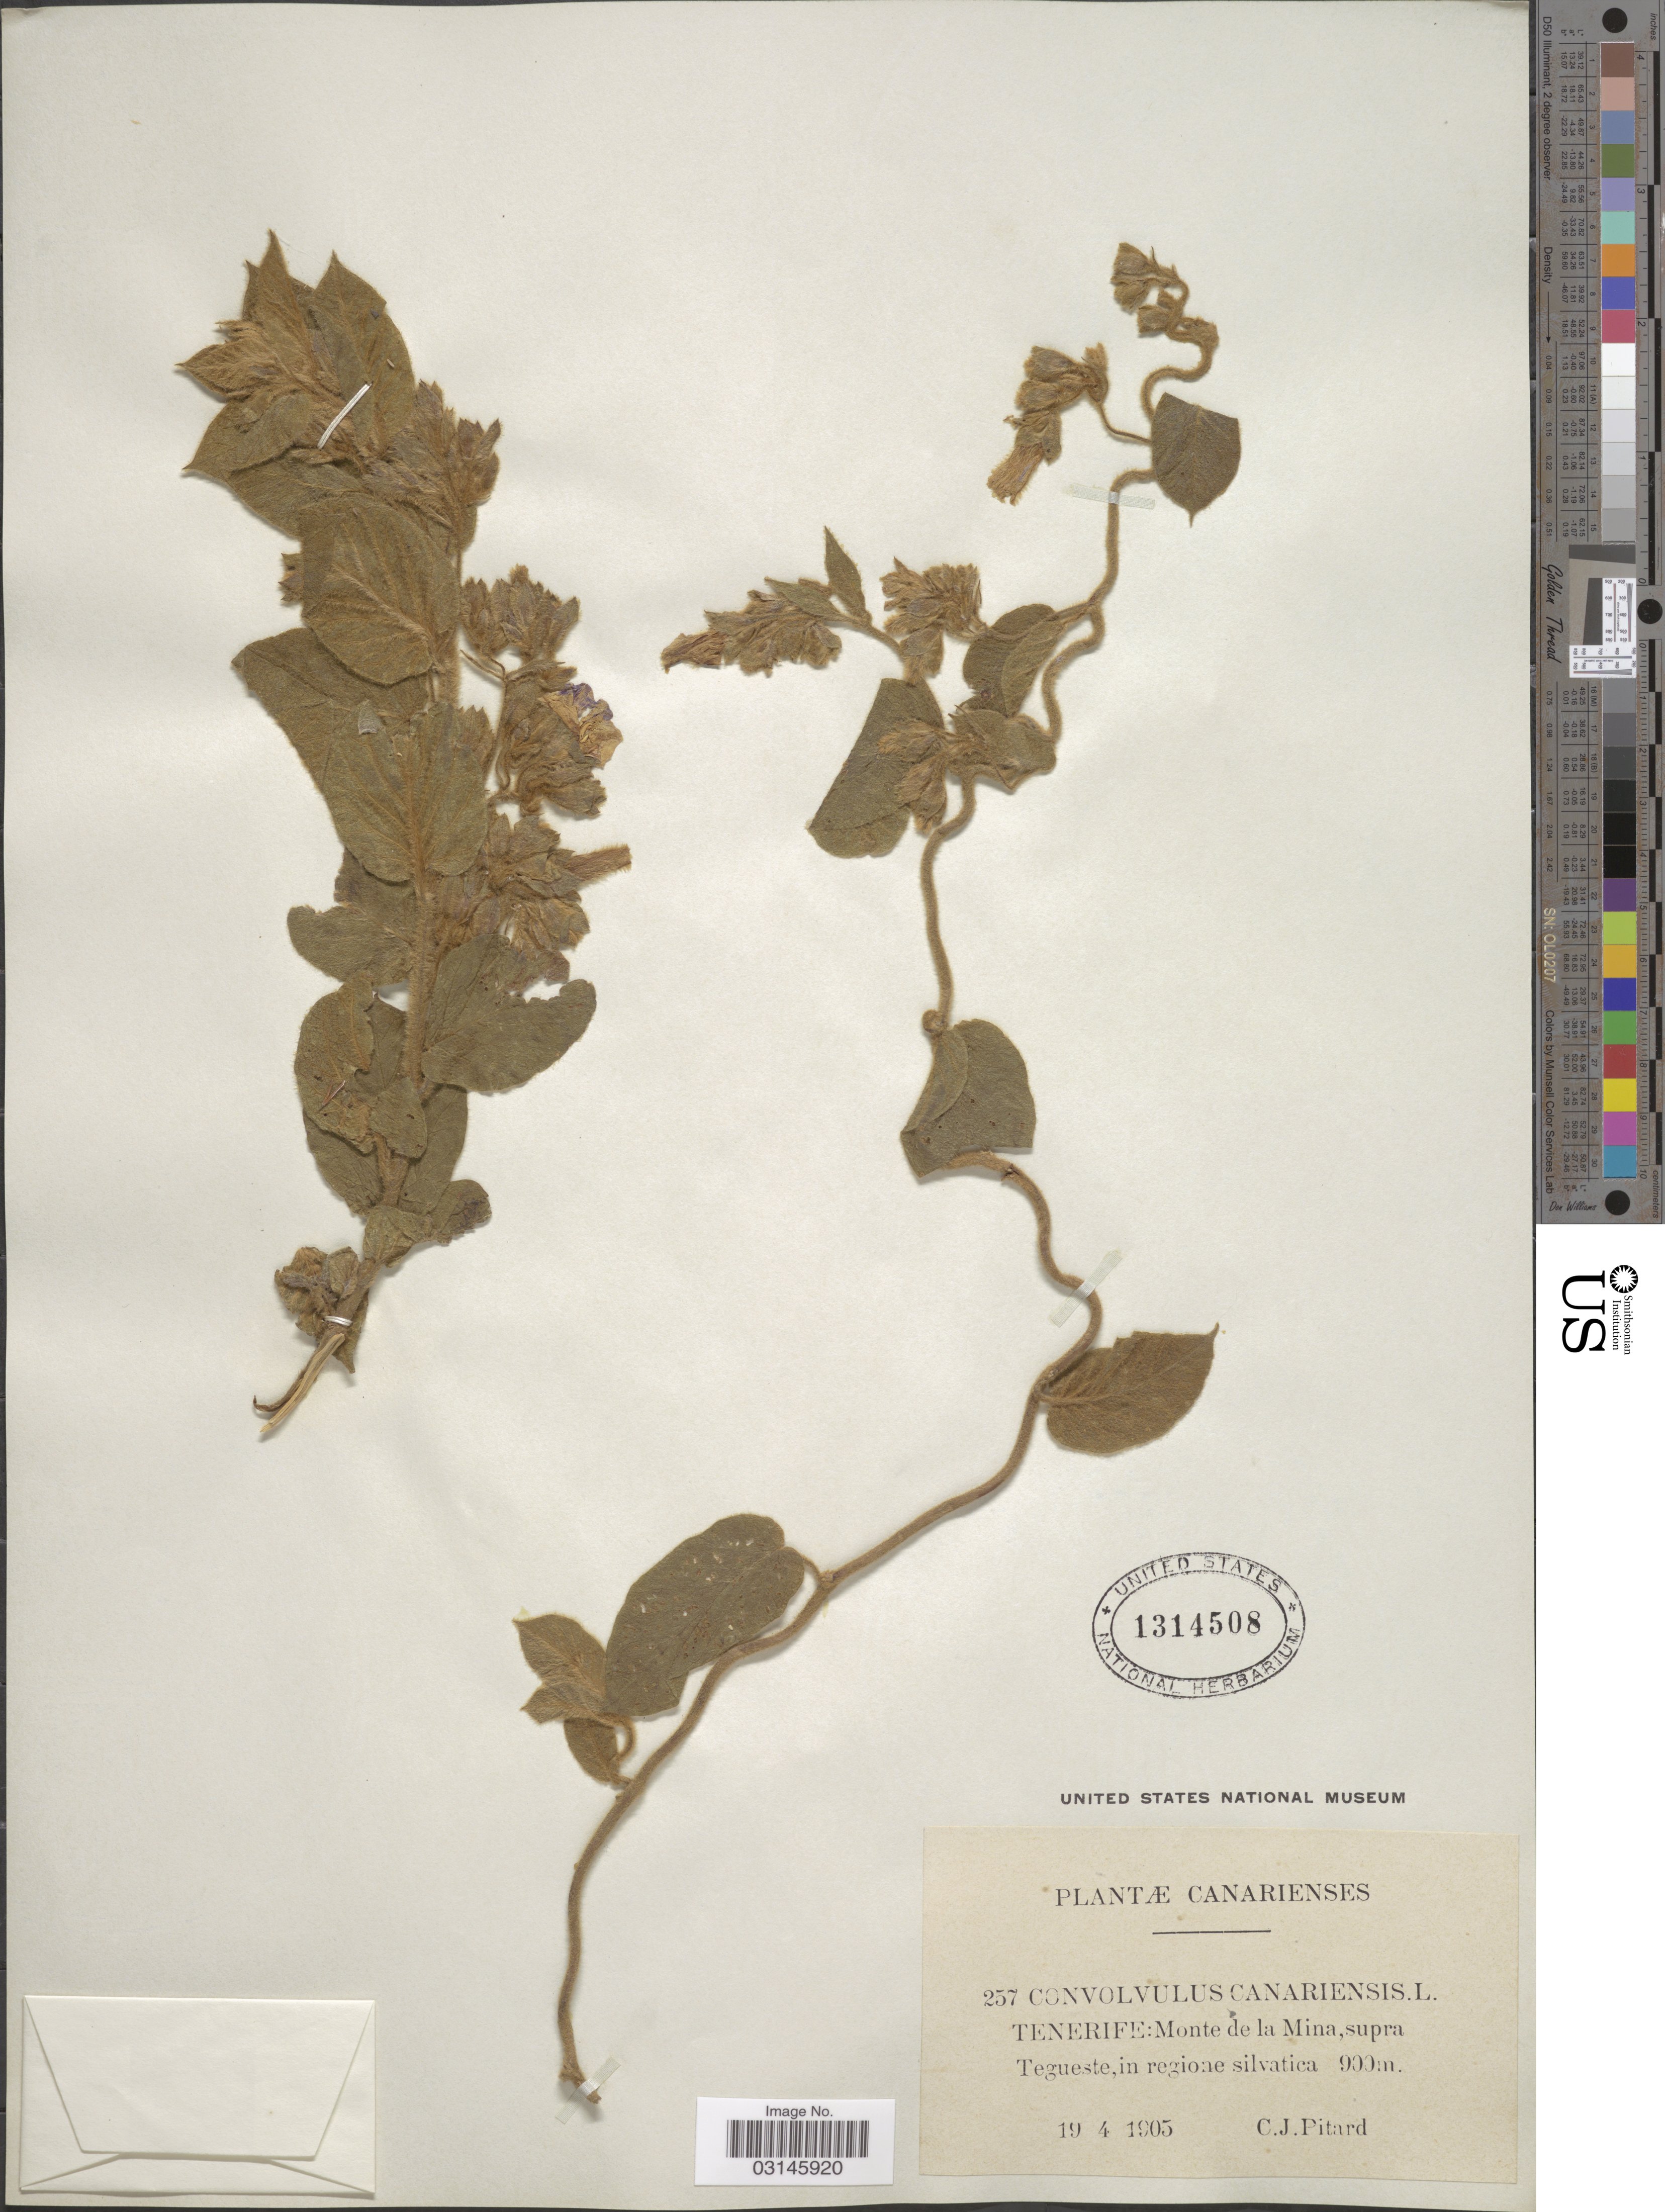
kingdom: Plantae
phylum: Tracheophyta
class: Magnoliopsida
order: Solanales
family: Convolvulaceae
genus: Convolvulus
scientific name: Convolvulus canariensis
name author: L.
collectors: C. Pitard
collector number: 257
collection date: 1905-04-19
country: Spain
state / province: Canarias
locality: Canarienses, Tenerife: Monte de la Mina, supra Tegueste, in regione silvatica.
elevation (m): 900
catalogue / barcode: US 1314508